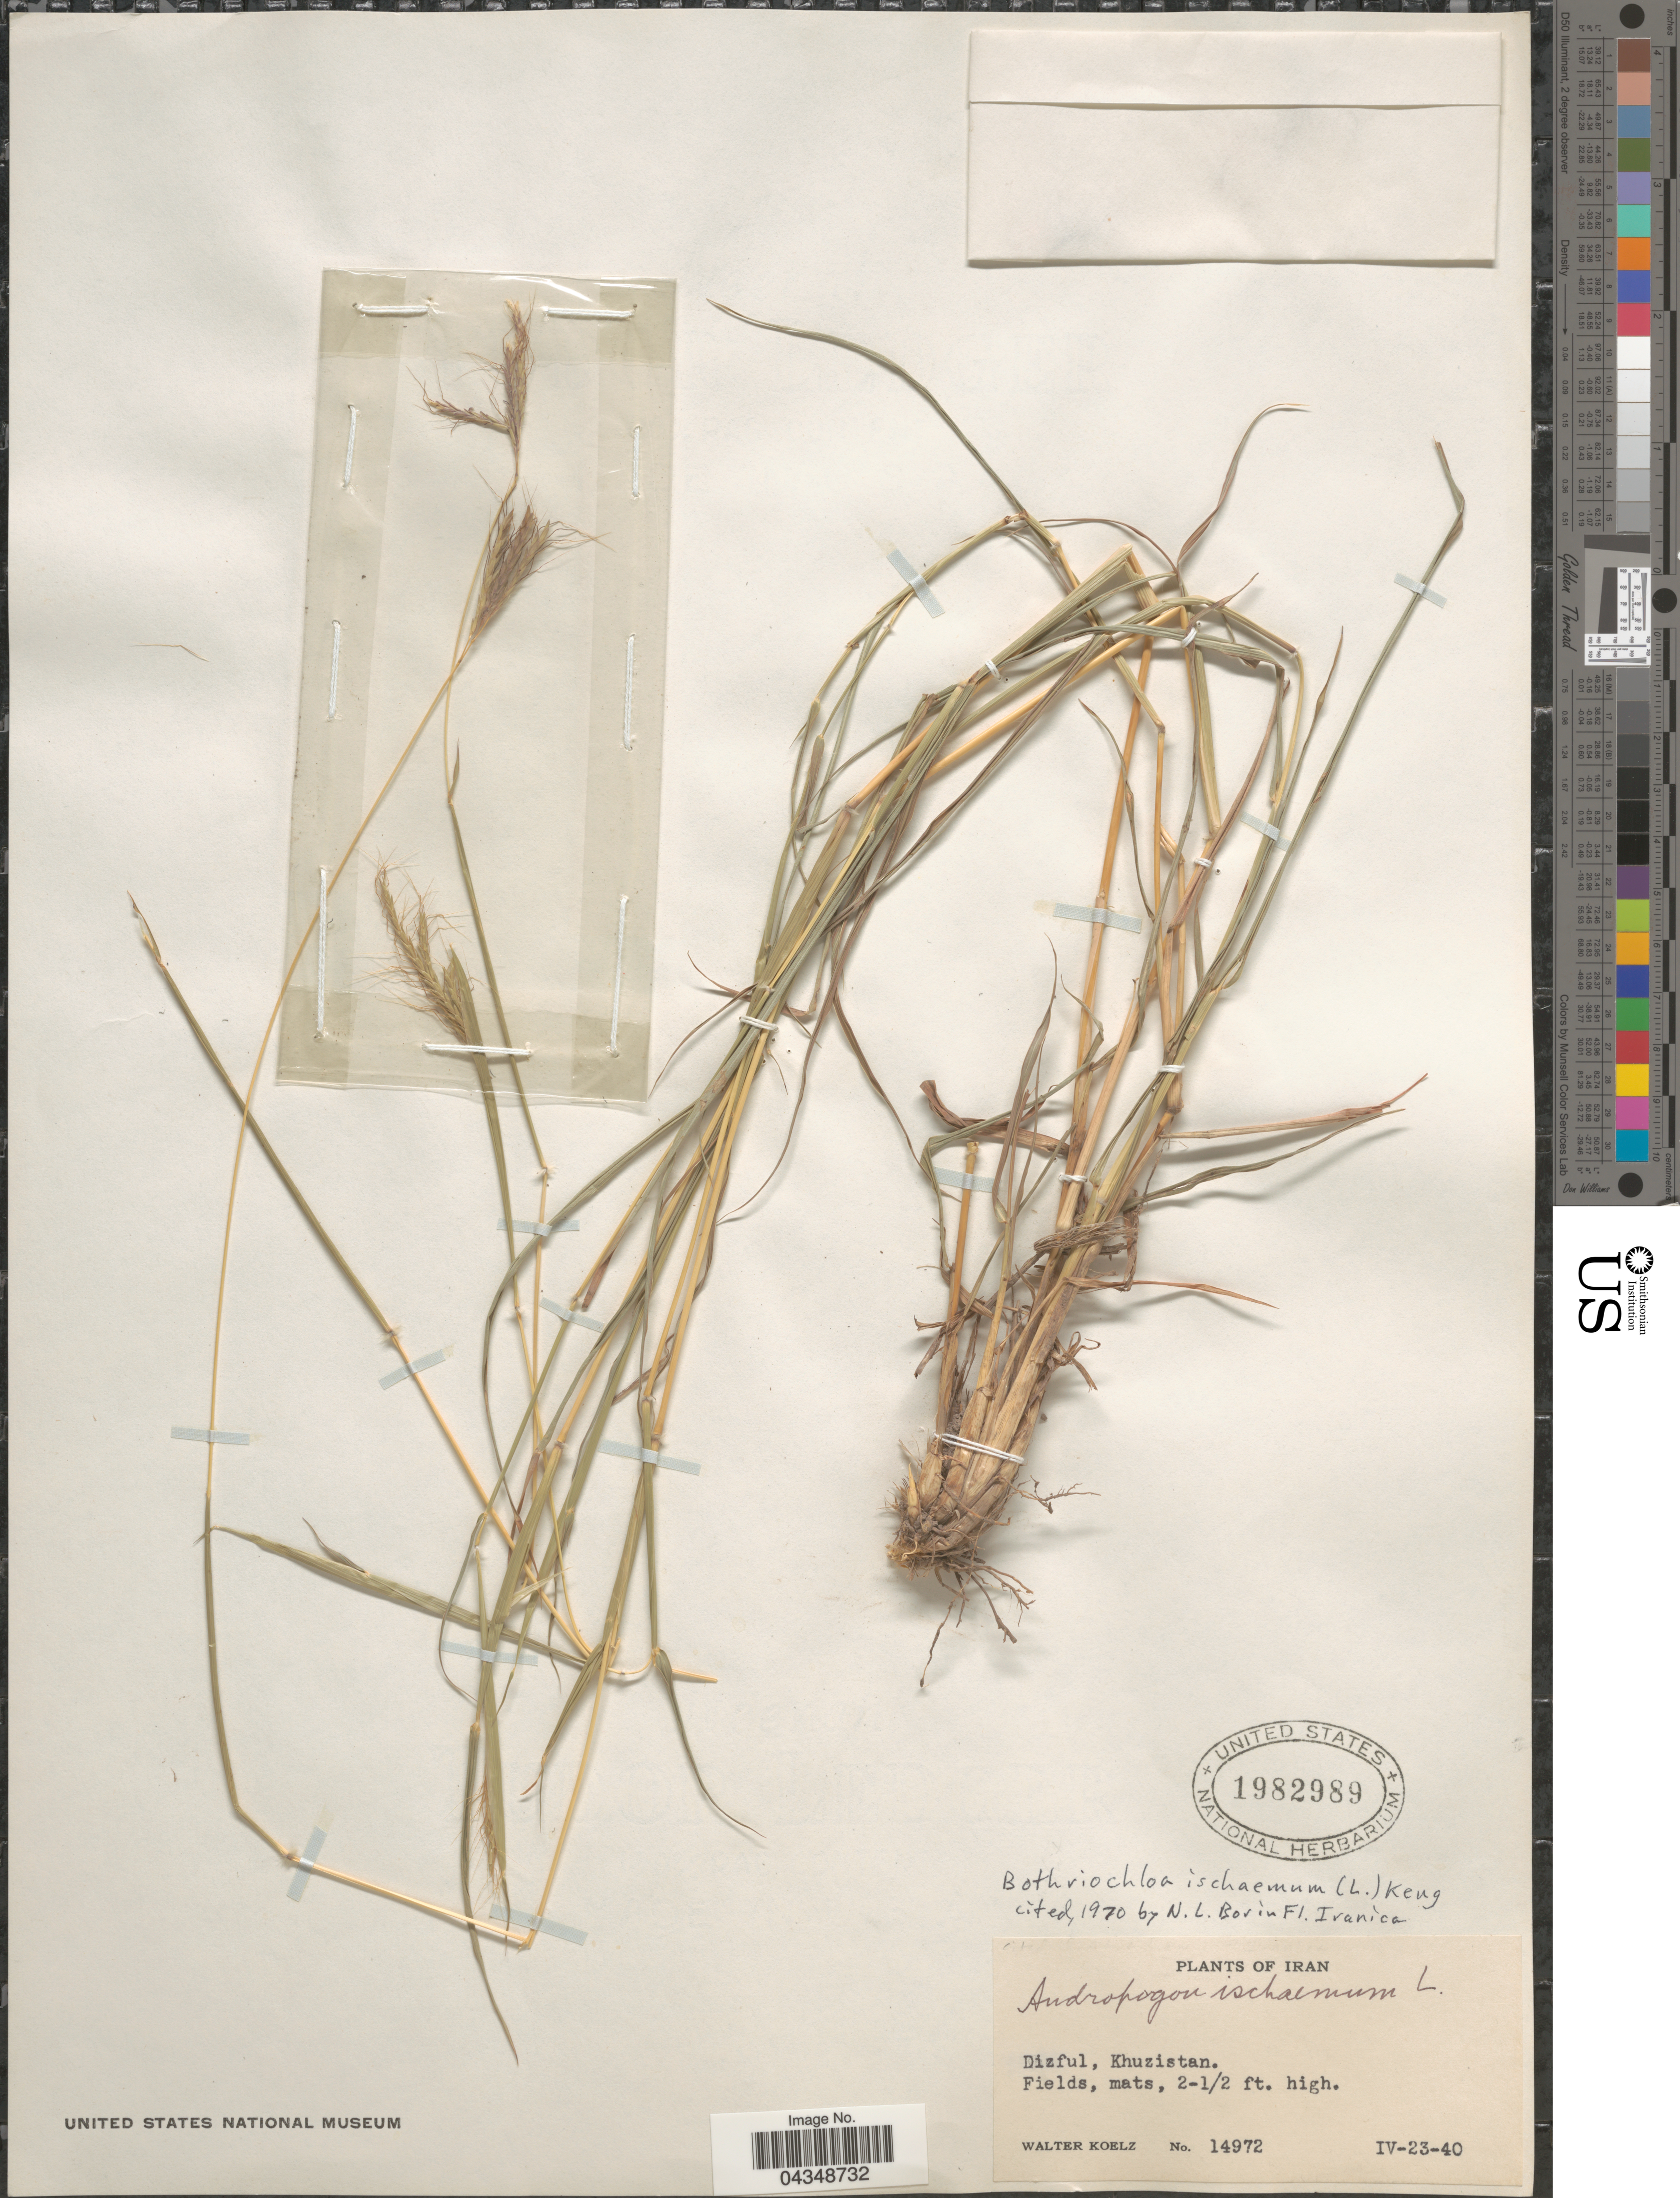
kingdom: Plantae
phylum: Tracheophyta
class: Liliopsida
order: Poales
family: Poaceae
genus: Bothriochloa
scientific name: Bothriochloa ischaemum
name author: (L.) Keng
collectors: W. N. Koelz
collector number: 14972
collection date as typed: Transcribed d/m/y: 23/4/40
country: Iran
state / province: Khuzestan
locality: Dizful, Khuzistan.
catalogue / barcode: US 1982989